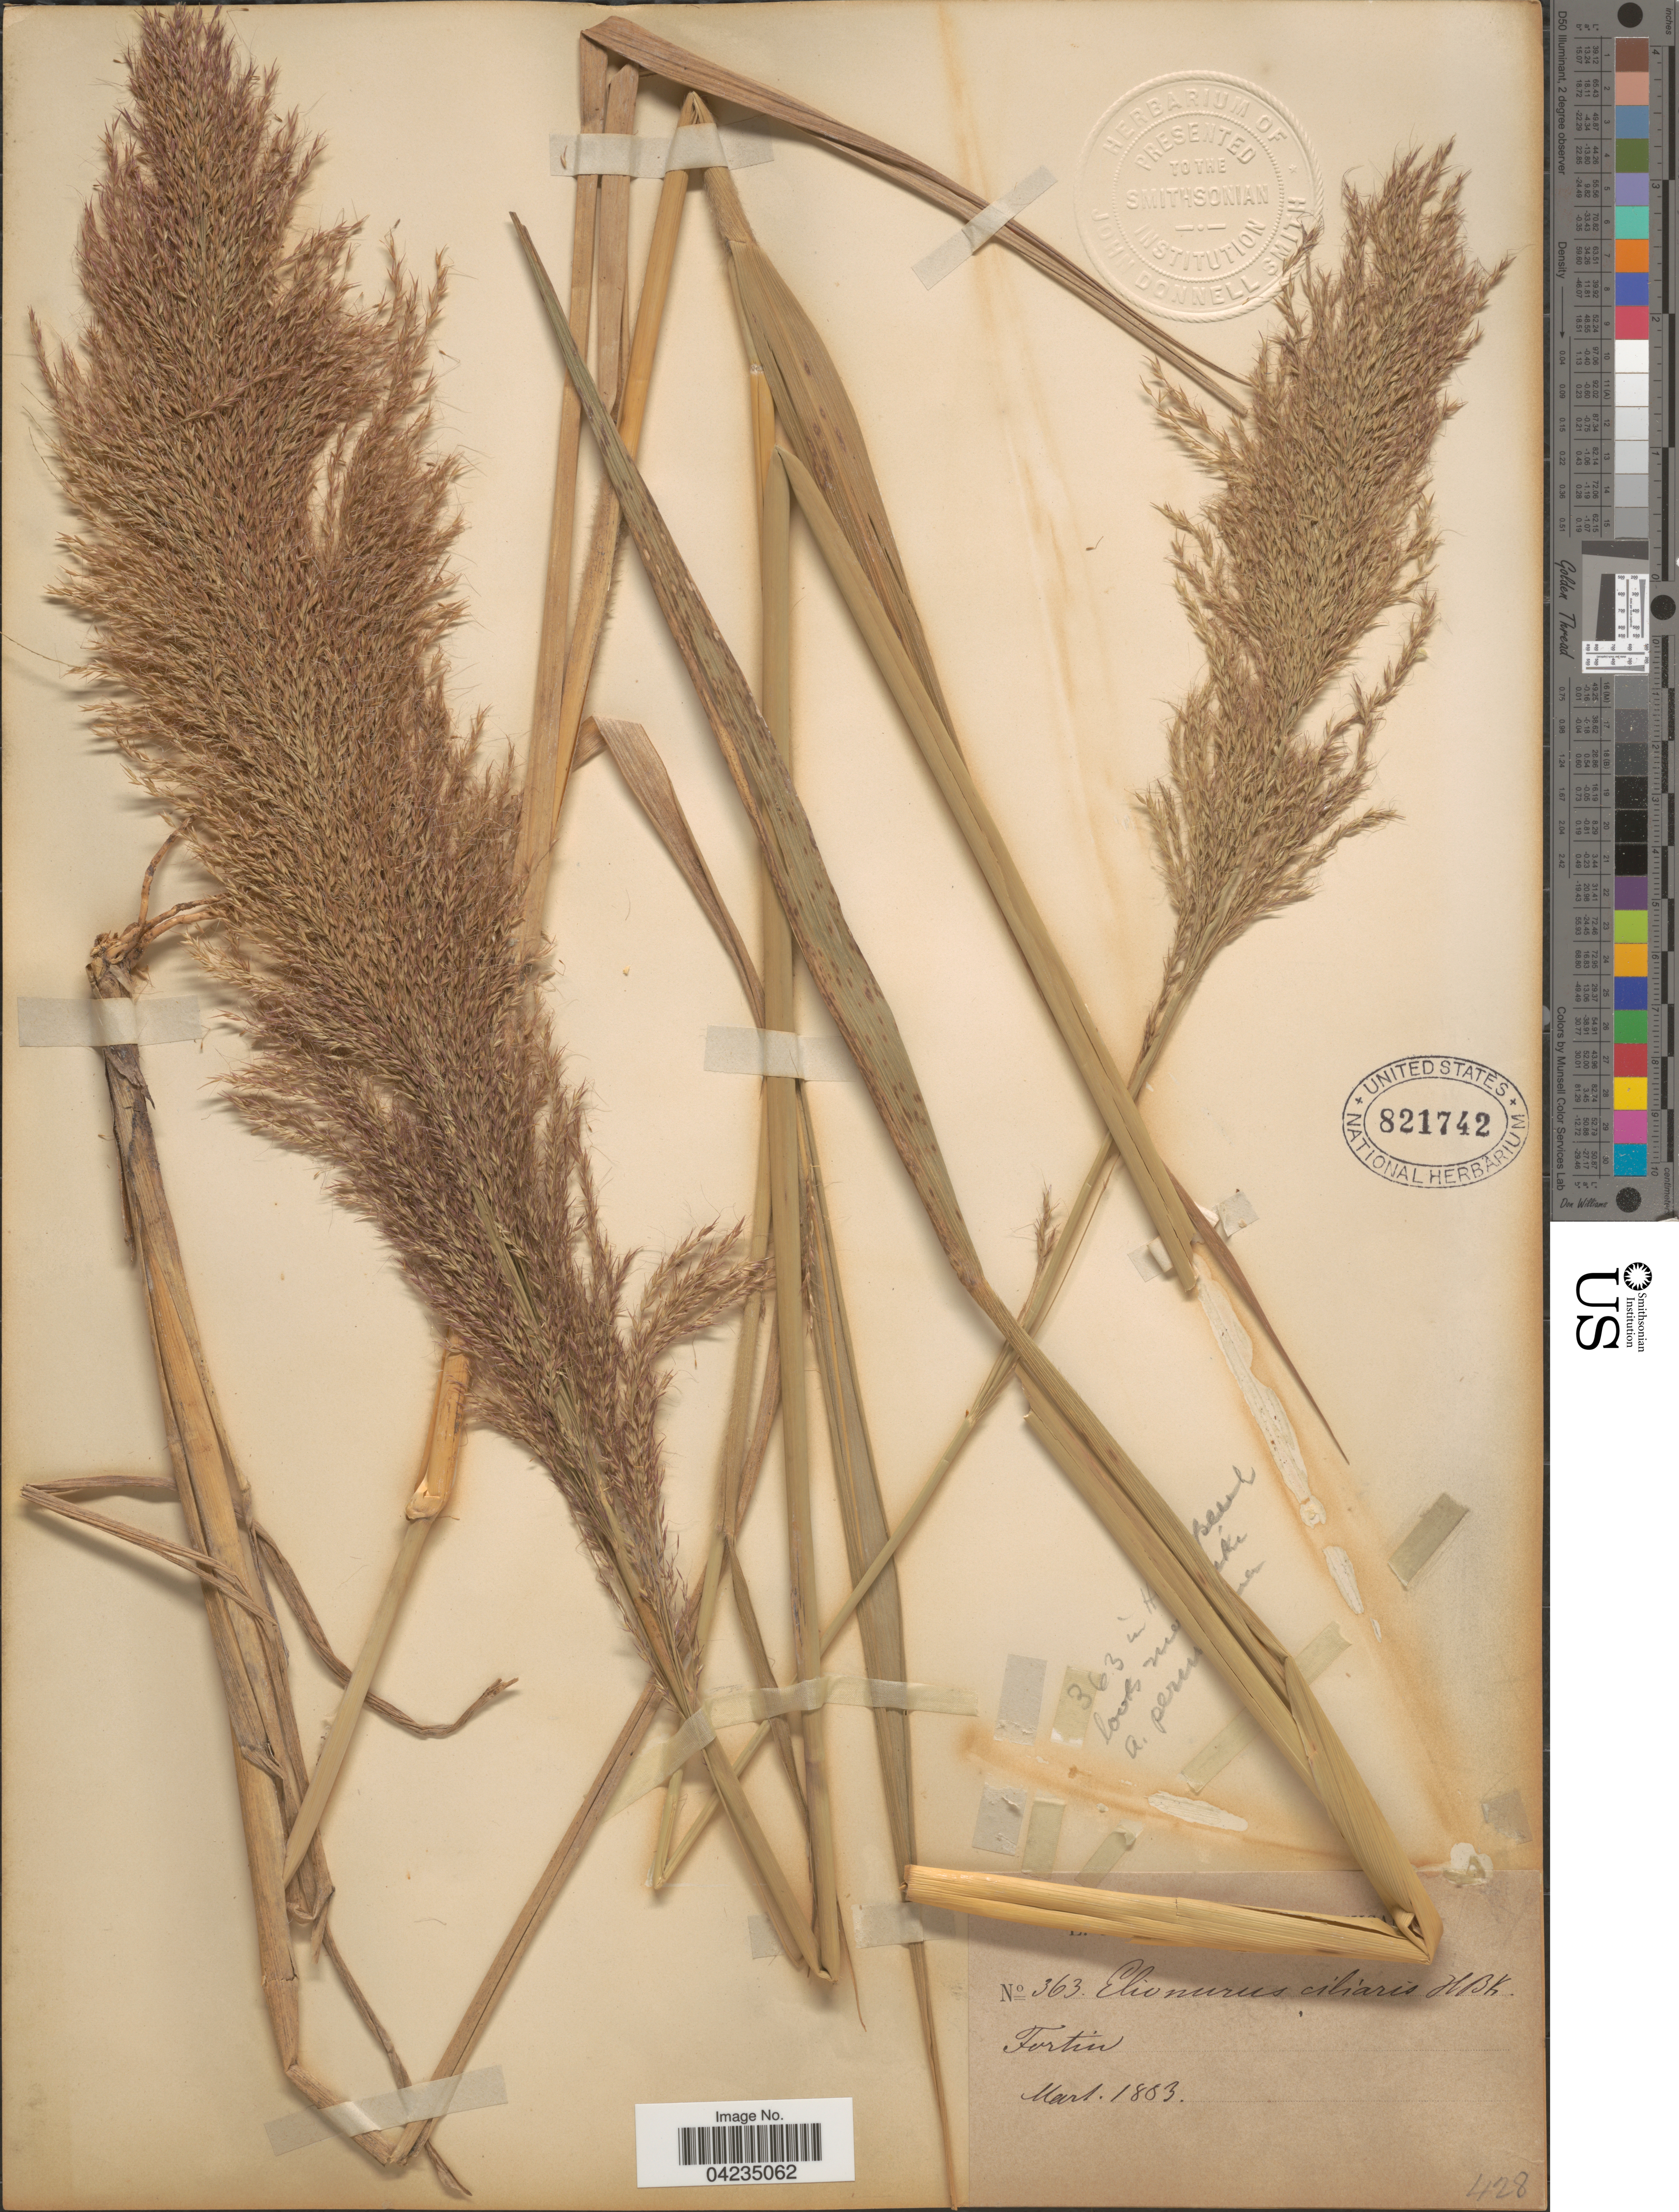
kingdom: Plantae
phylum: Tracheophyta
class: Liliopsida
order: Poales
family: Poaceae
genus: Arundinella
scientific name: Arundinella deppeana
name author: Nees ex Steud.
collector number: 363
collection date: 1883-03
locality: Fortin.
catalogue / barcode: US 821742